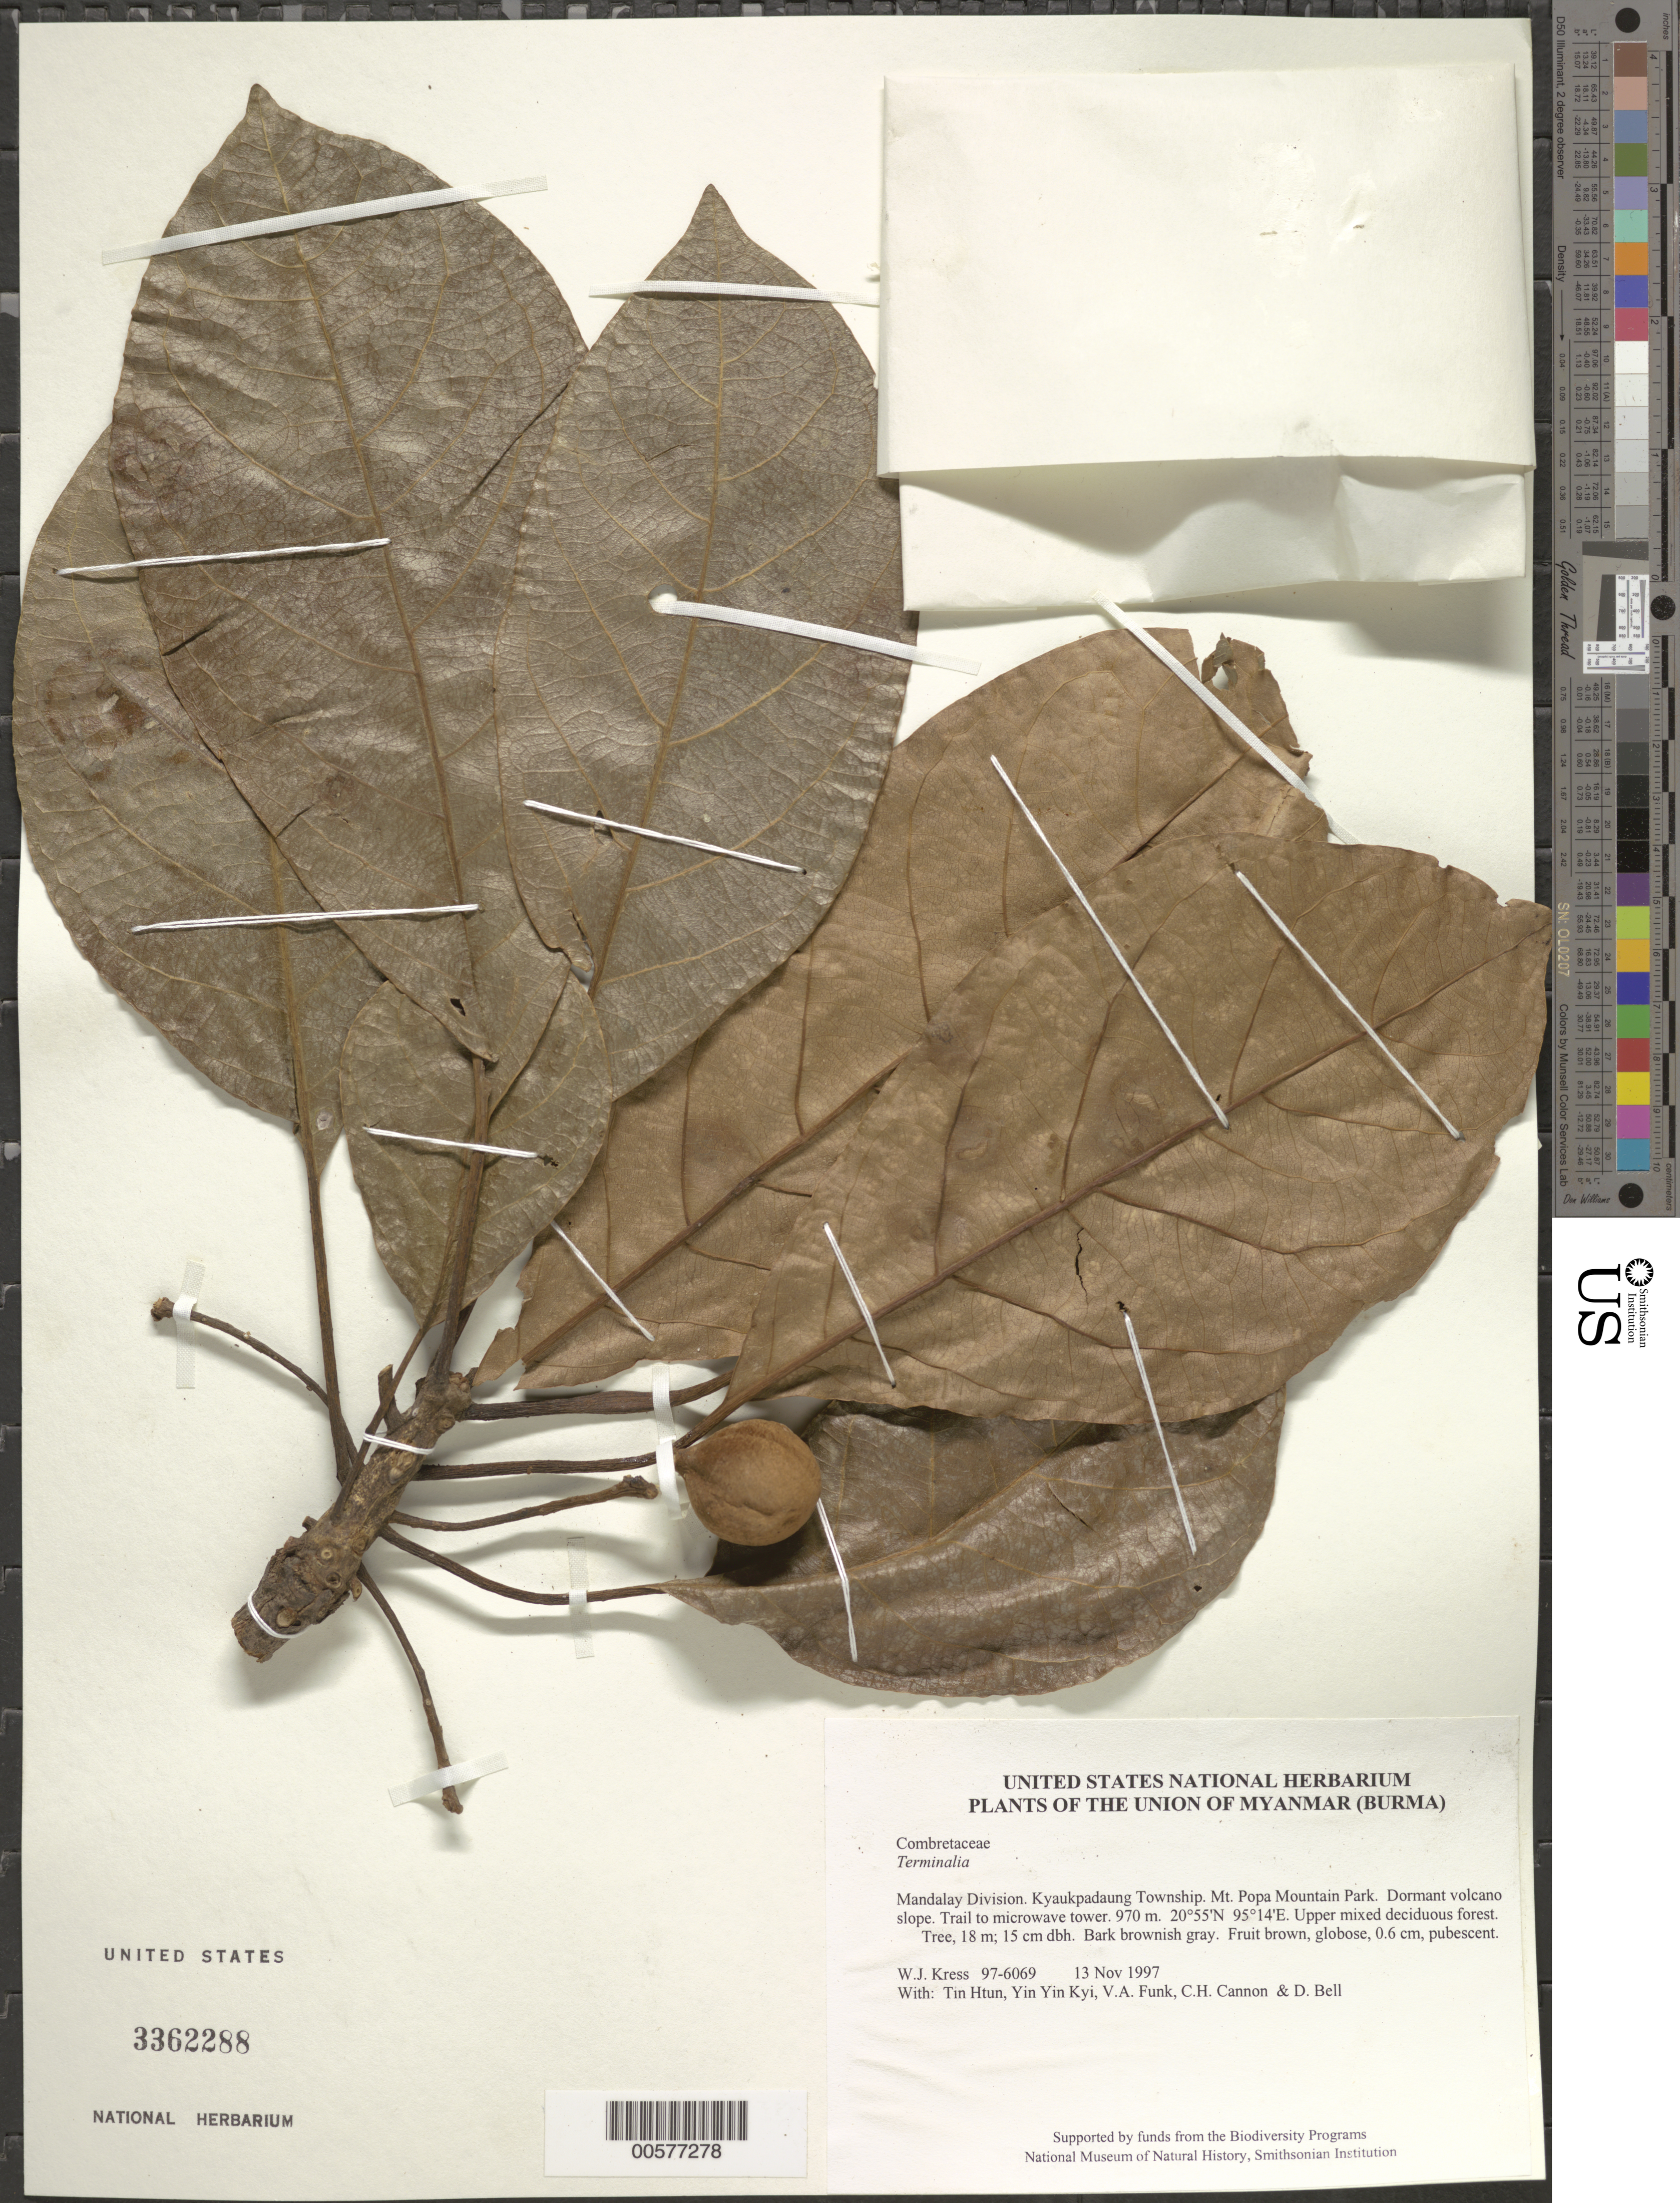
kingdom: Plantae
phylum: Tracheophyta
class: Magnoliopsida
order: Myrtales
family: Combretaceae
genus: Terminalia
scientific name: Terminalia sp.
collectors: W. J. Kress, Tin Htun, Yin Yin Kyi, V. Funk, C. H. Cannon & D. A. Bell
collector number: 97-6069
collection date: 1997-11-13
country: Myanmar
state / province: Mandalay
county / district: Kyaukpadaung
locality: Mt. Popa Mountain Park. Dormant volcano slope. Trail to microwave tower.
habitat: Upper mixed deciduous forest.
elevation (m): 970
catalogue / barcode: US 3362288